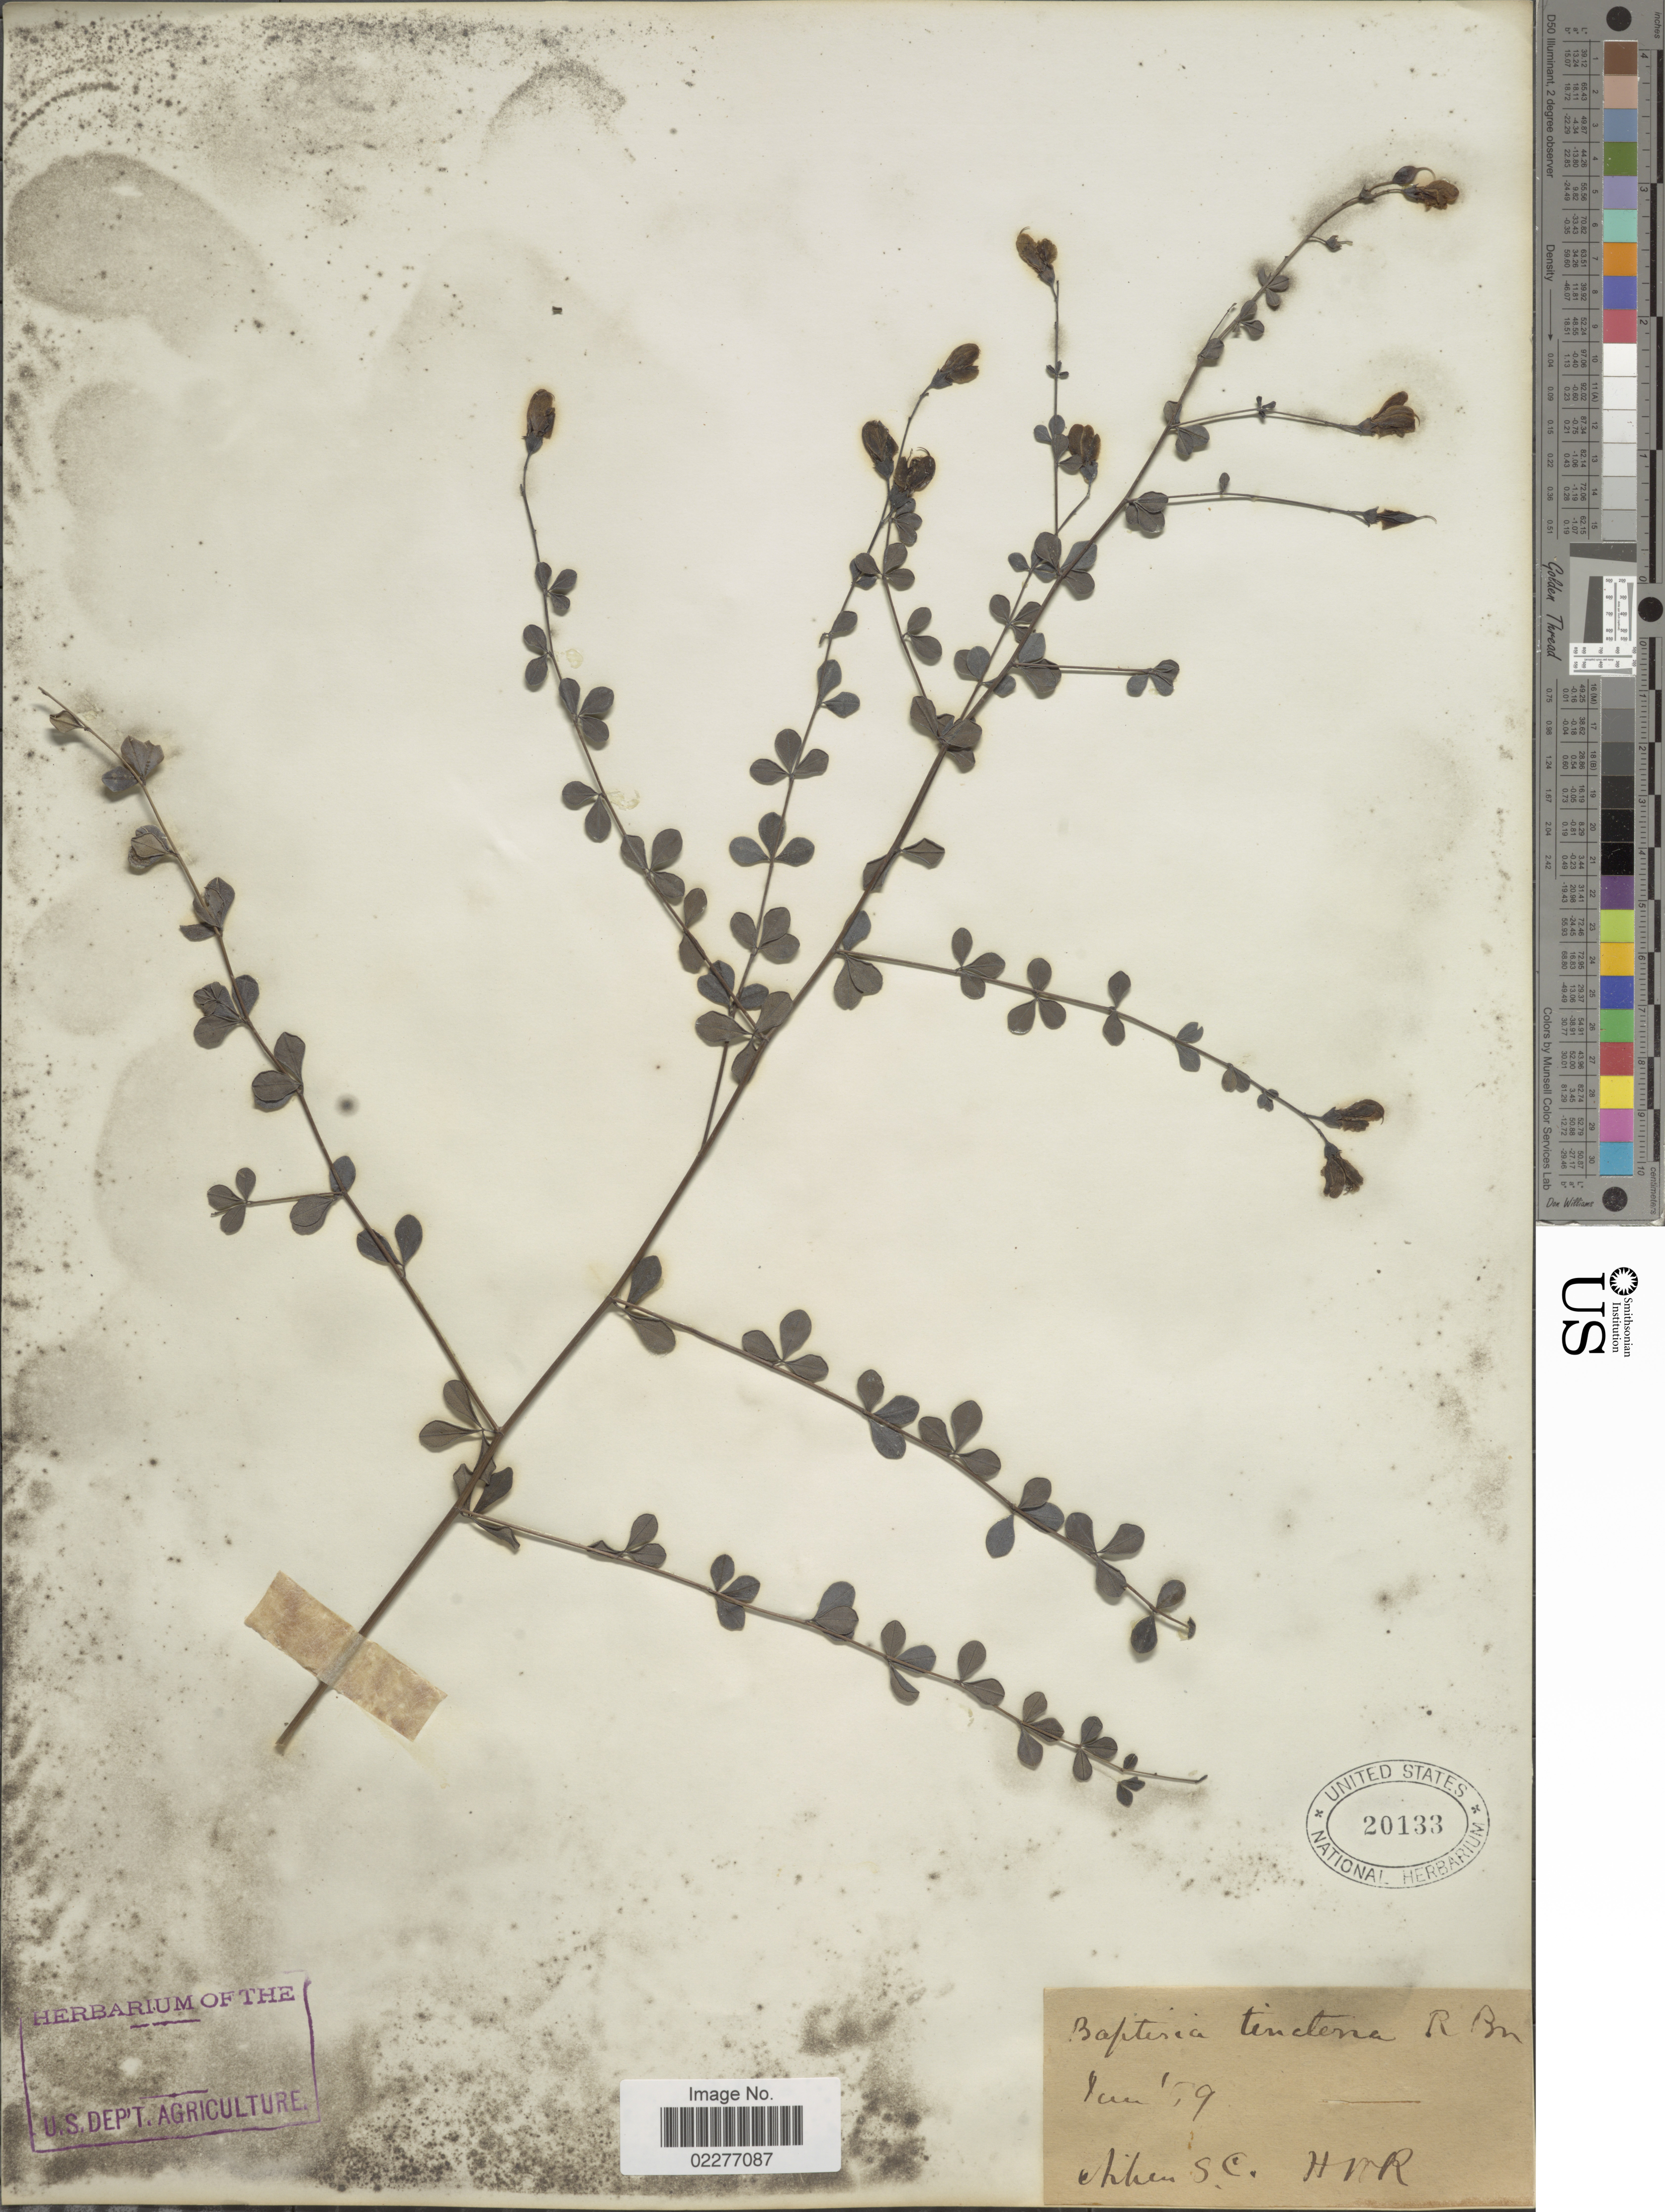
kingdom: Plantae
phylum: Tracheophyta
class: Magnoliopsida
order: Fabales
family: Fabaceae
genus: Baptisia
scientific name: Baptisia tinctoria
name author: (L.) R. Br.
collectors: H. W. R.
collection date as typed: Transcribed d/m/y: /6/59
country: United States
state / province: South Carolina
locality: Aiken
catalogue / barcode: US 20133